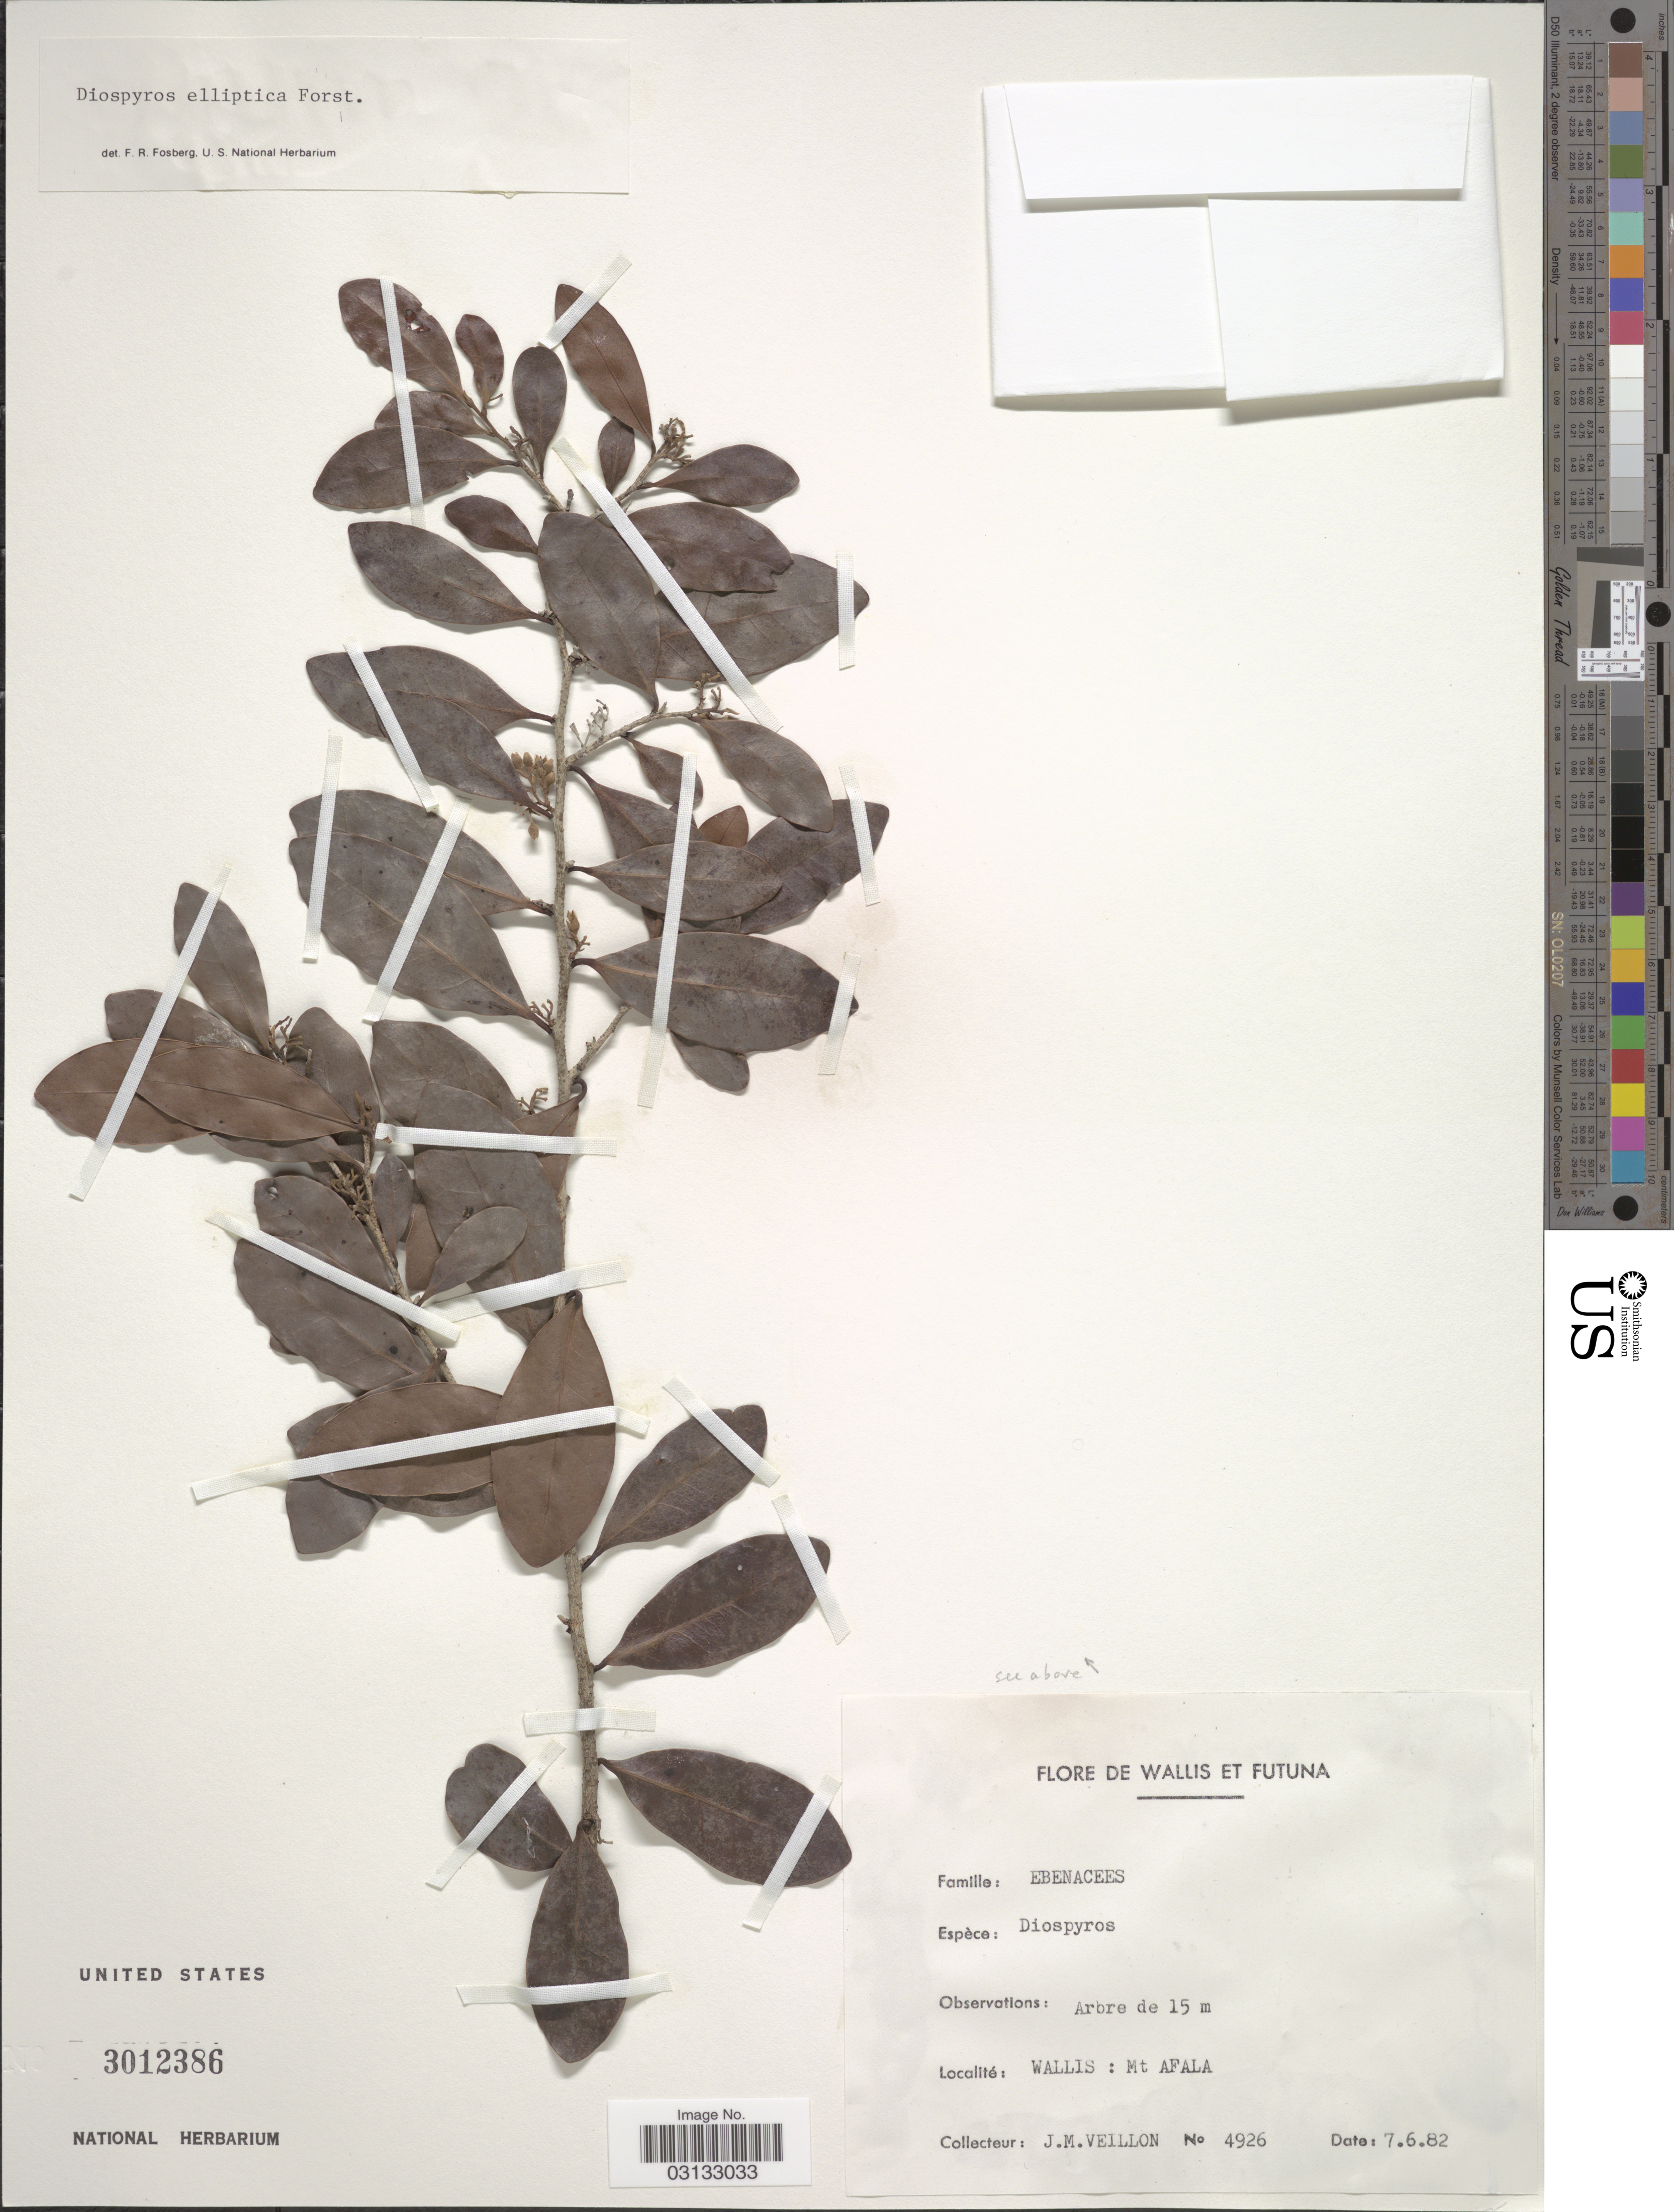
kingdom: Plantae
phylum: Tracheophyta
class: Magnoliopsida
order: Ericales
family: Ebenaceae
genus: Diospyros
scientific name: Diospyros sp.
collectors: J. Veillon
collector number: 4926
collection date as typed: Transcribed d/m/y: 7/6/82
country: Wallis and Futuna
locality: De Wallis et Futuna, Wallis: Mt Afala.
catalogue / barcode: US 3012386